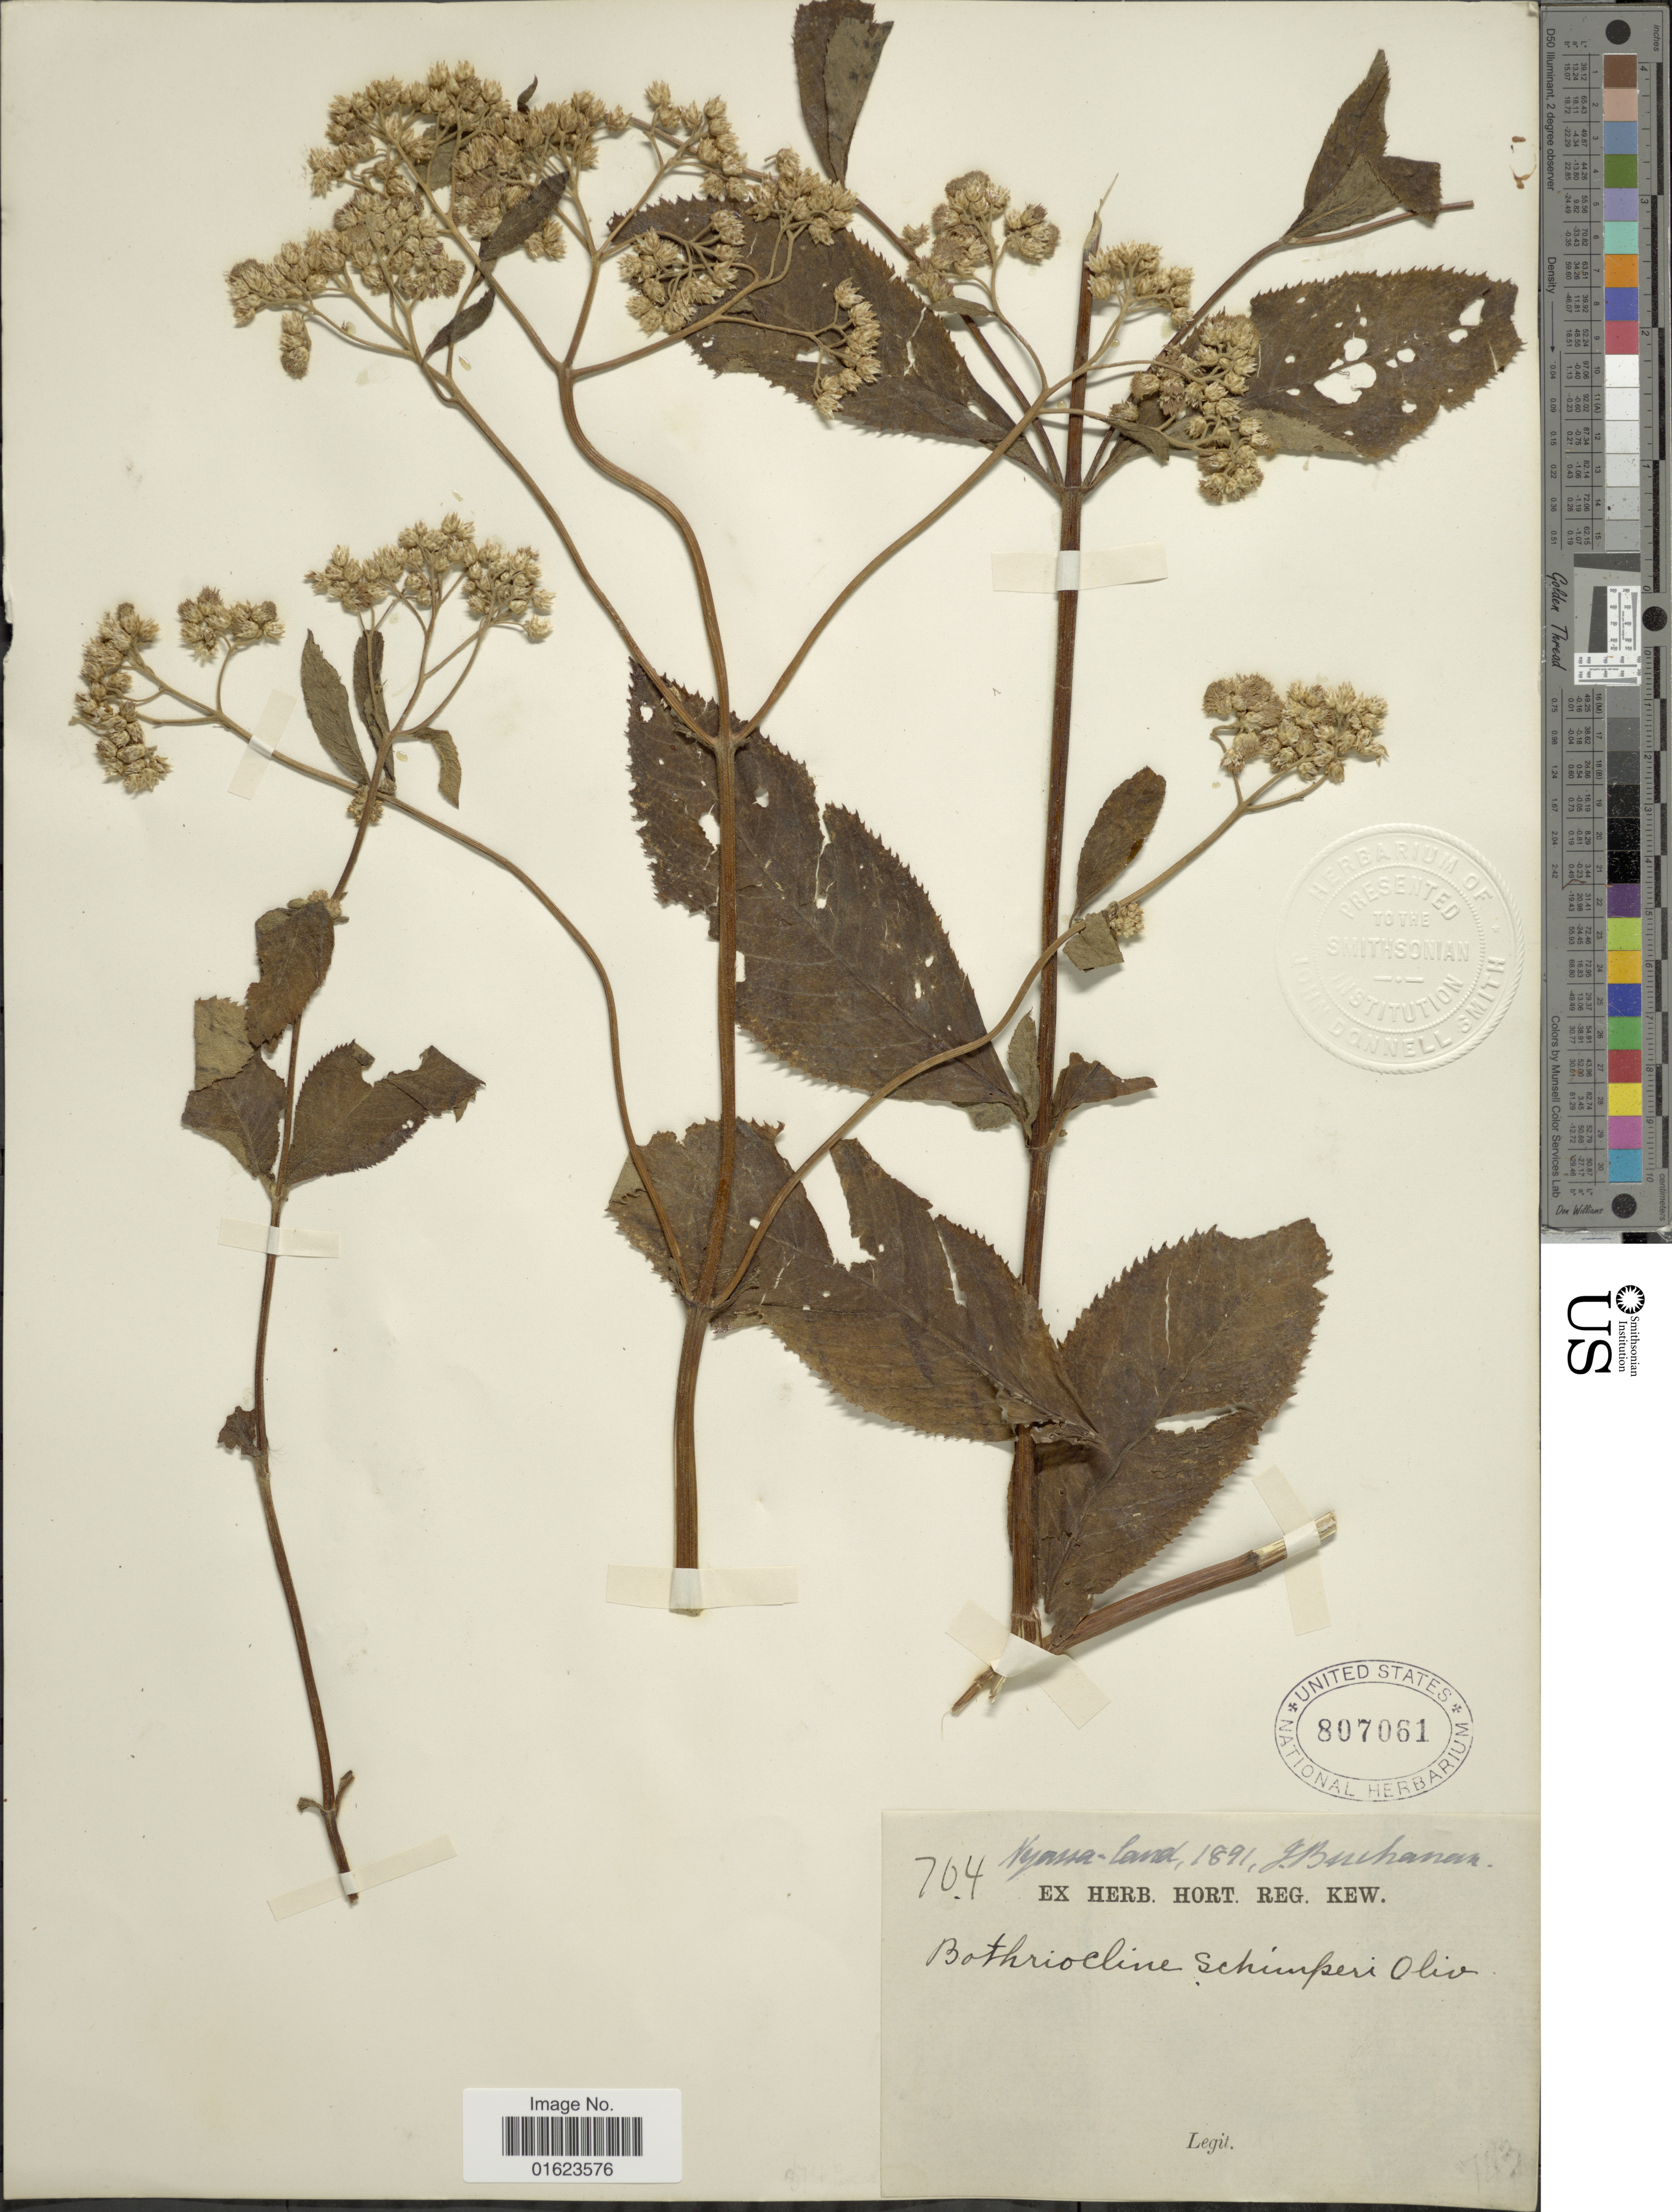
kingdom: Plantae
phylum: Tracheophyta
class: Magnoliopsida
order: Asterales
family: Asteraceae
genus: Bothriocline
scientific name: Bothriocline schimperi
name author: Oliv. & Hiern ex Benth.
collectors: J. Buchanan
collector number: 704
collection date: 1891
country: Malawi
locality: Nyasa-land.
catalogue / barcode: US 807061